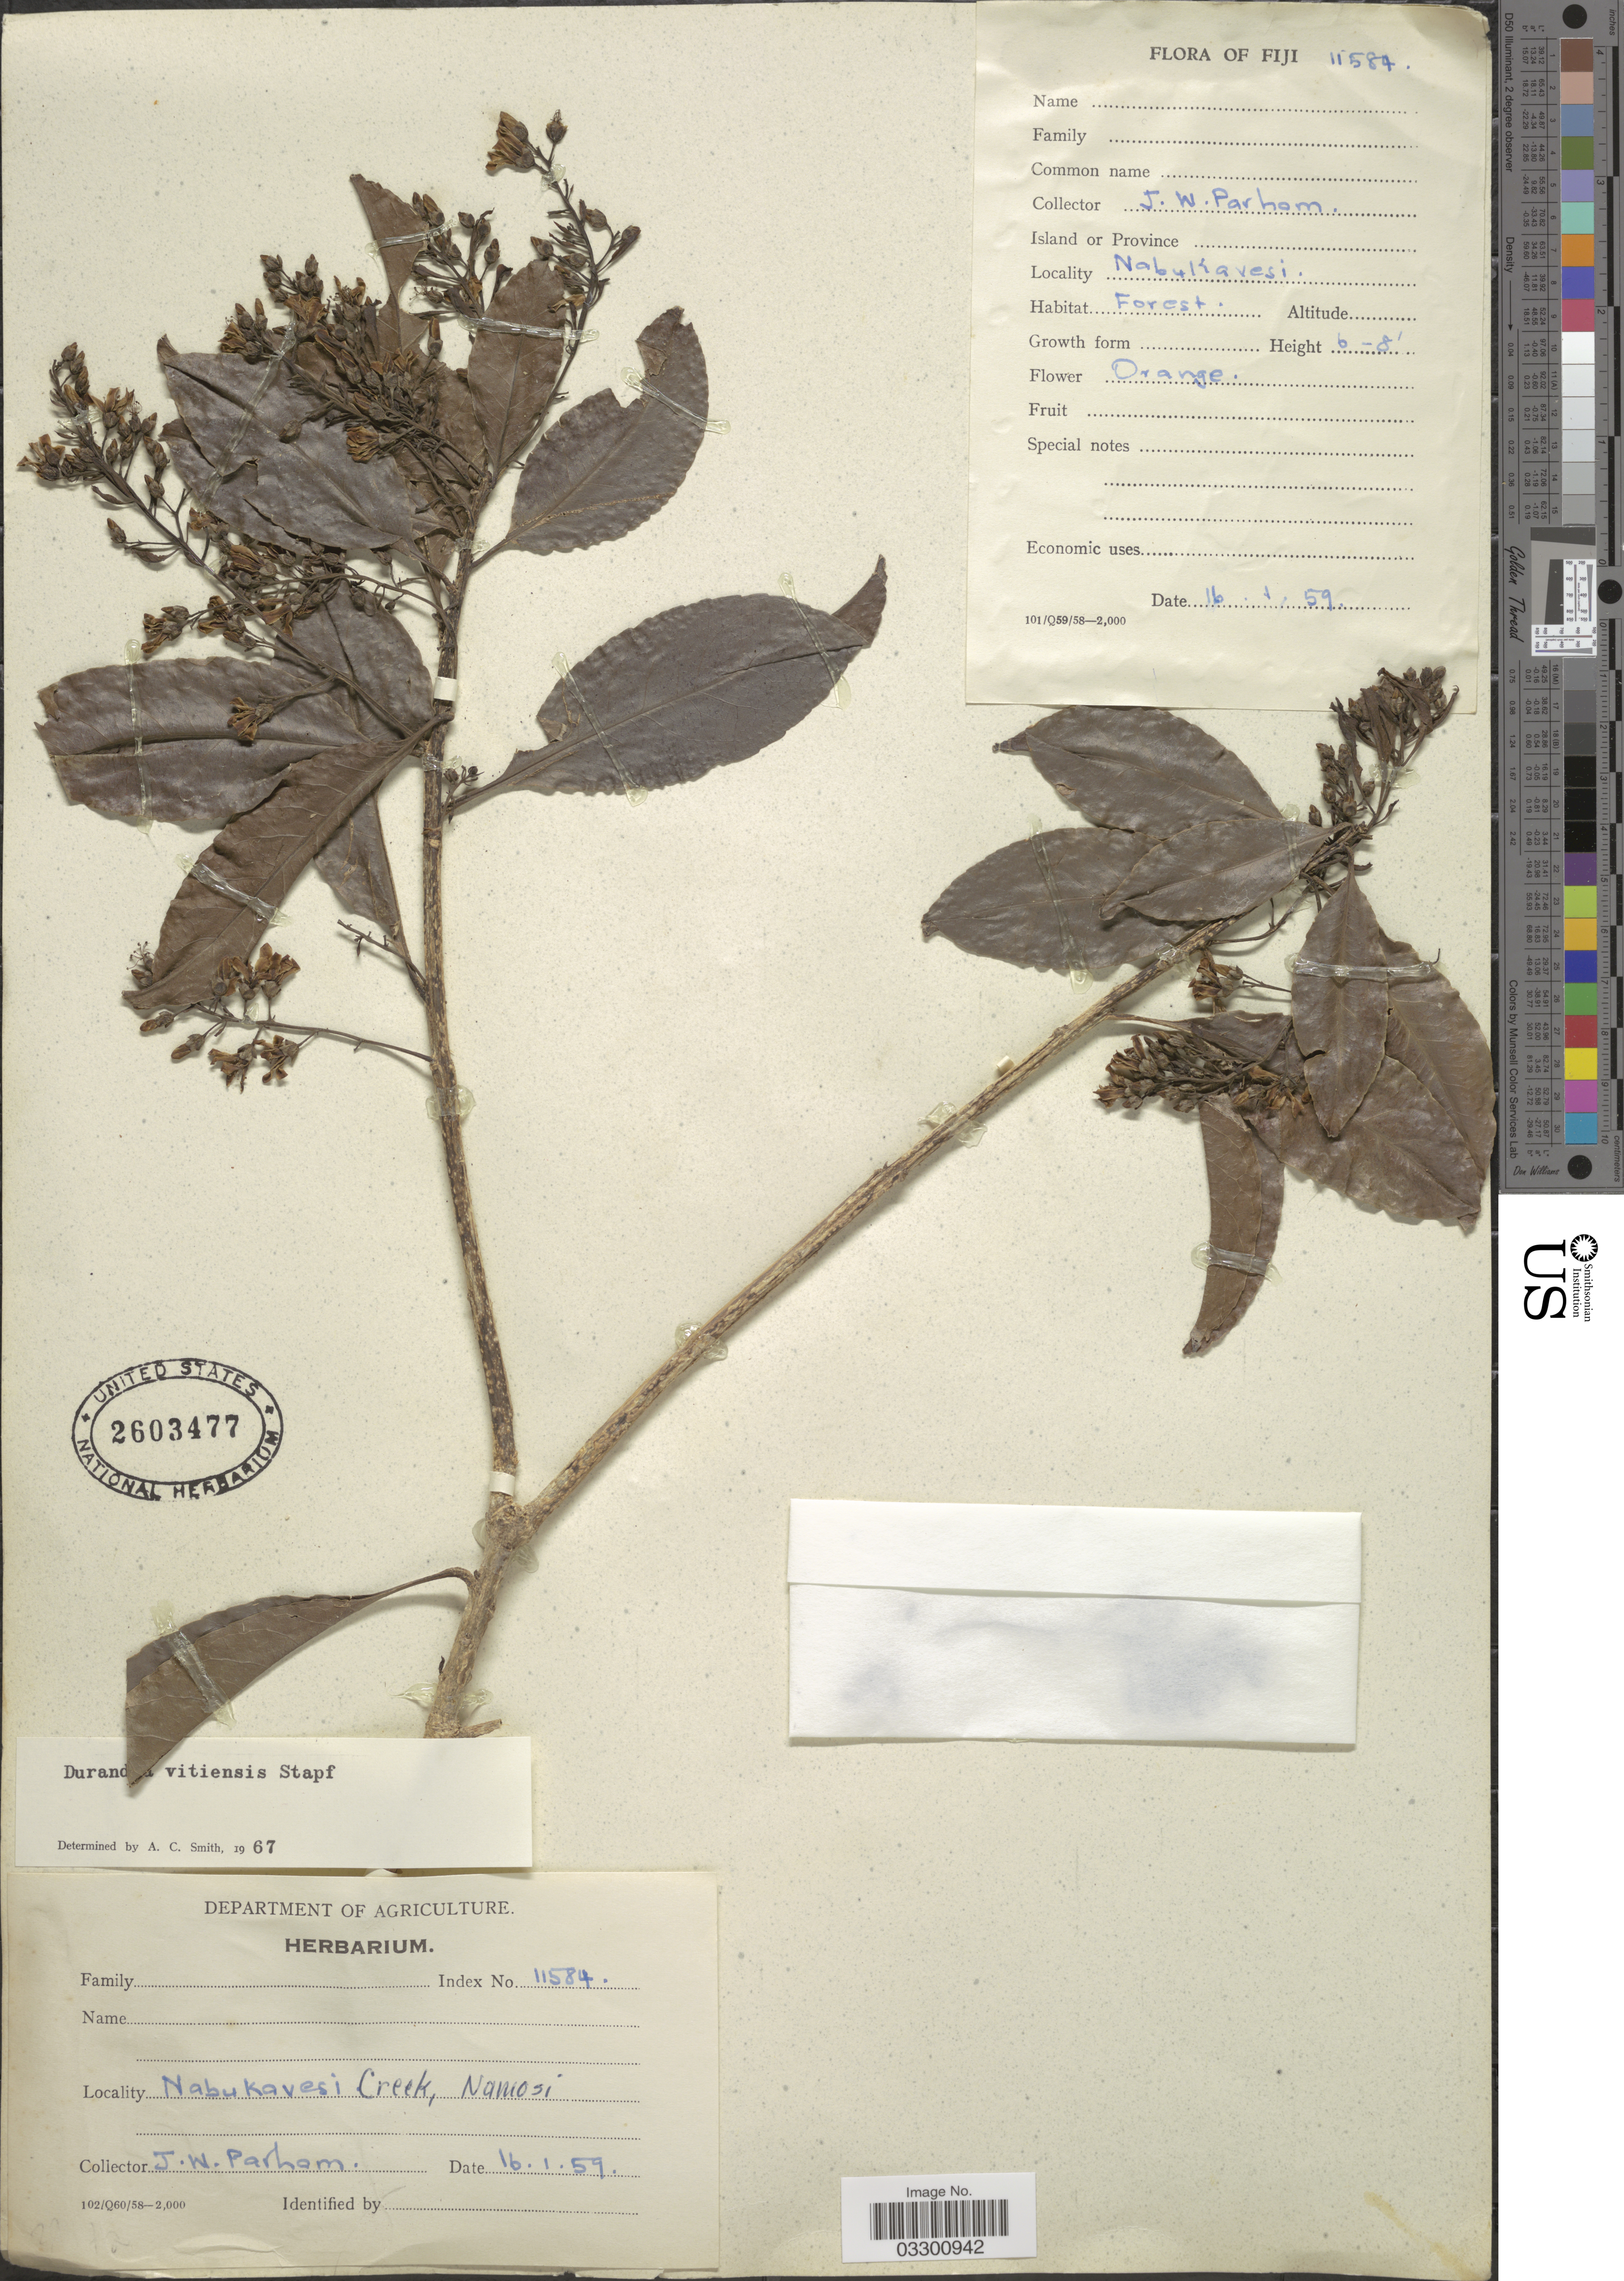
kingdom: Plantae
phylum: Tracheophyta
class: Magnoliopsida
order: Malpighiales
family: Linaceae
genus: Durandea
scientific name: Durandea vitiensis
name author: Stapf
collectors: J. Parham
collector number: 11584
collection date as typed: Transcribed d/m/y: 16/1/59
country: Fiji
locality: Nabukavesi Creek.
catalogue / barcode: US 2603477